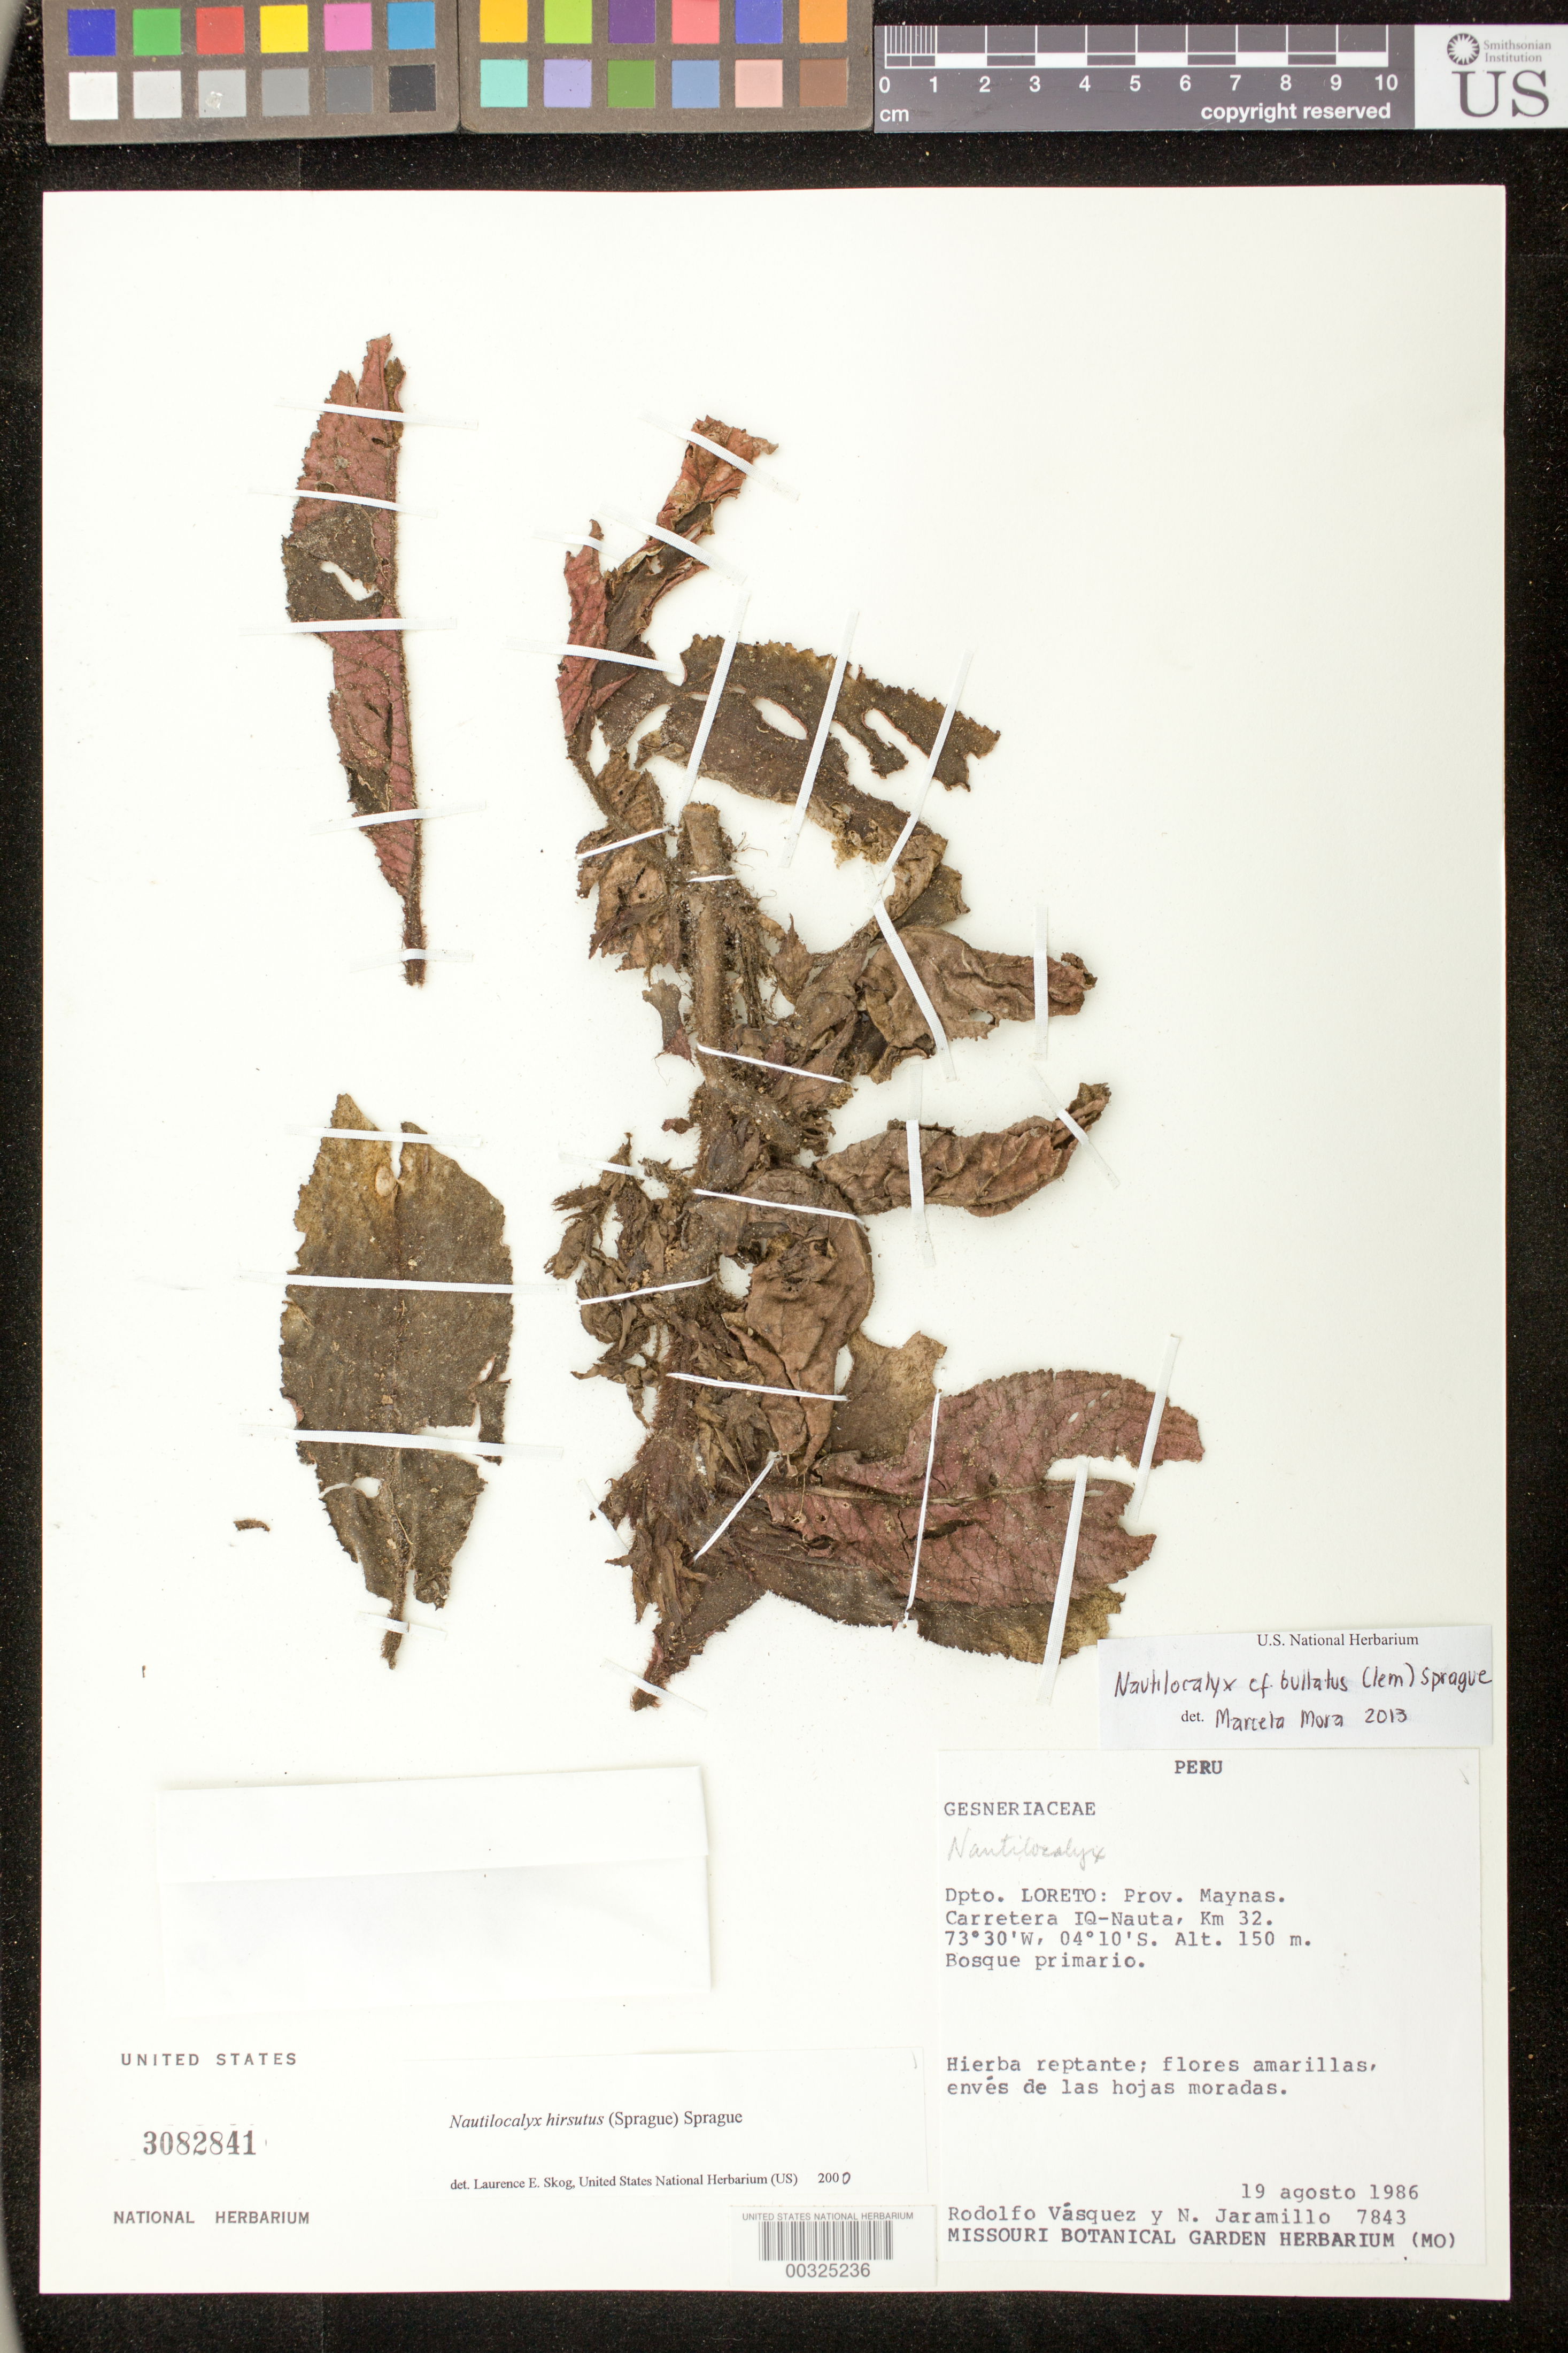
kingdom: Plantae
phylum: Tracheophyta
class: Magnoliopsida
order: Lamiales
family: Gesneriaceae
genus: Nautilocalyx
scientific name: Nautilocalyx bullatus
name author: (Lem.) Sprague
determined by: Mora, M. Marcela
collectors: R. Vásquez & N. Jaramillo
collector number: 7843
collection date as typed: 19 Aug 1986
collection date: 1986-08-19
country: Peru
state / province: Loreto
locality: Prov. Maynas; Carretera IQ-Nauta, km 32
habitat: Bosque primario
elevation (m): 150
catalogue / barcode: US 3082841